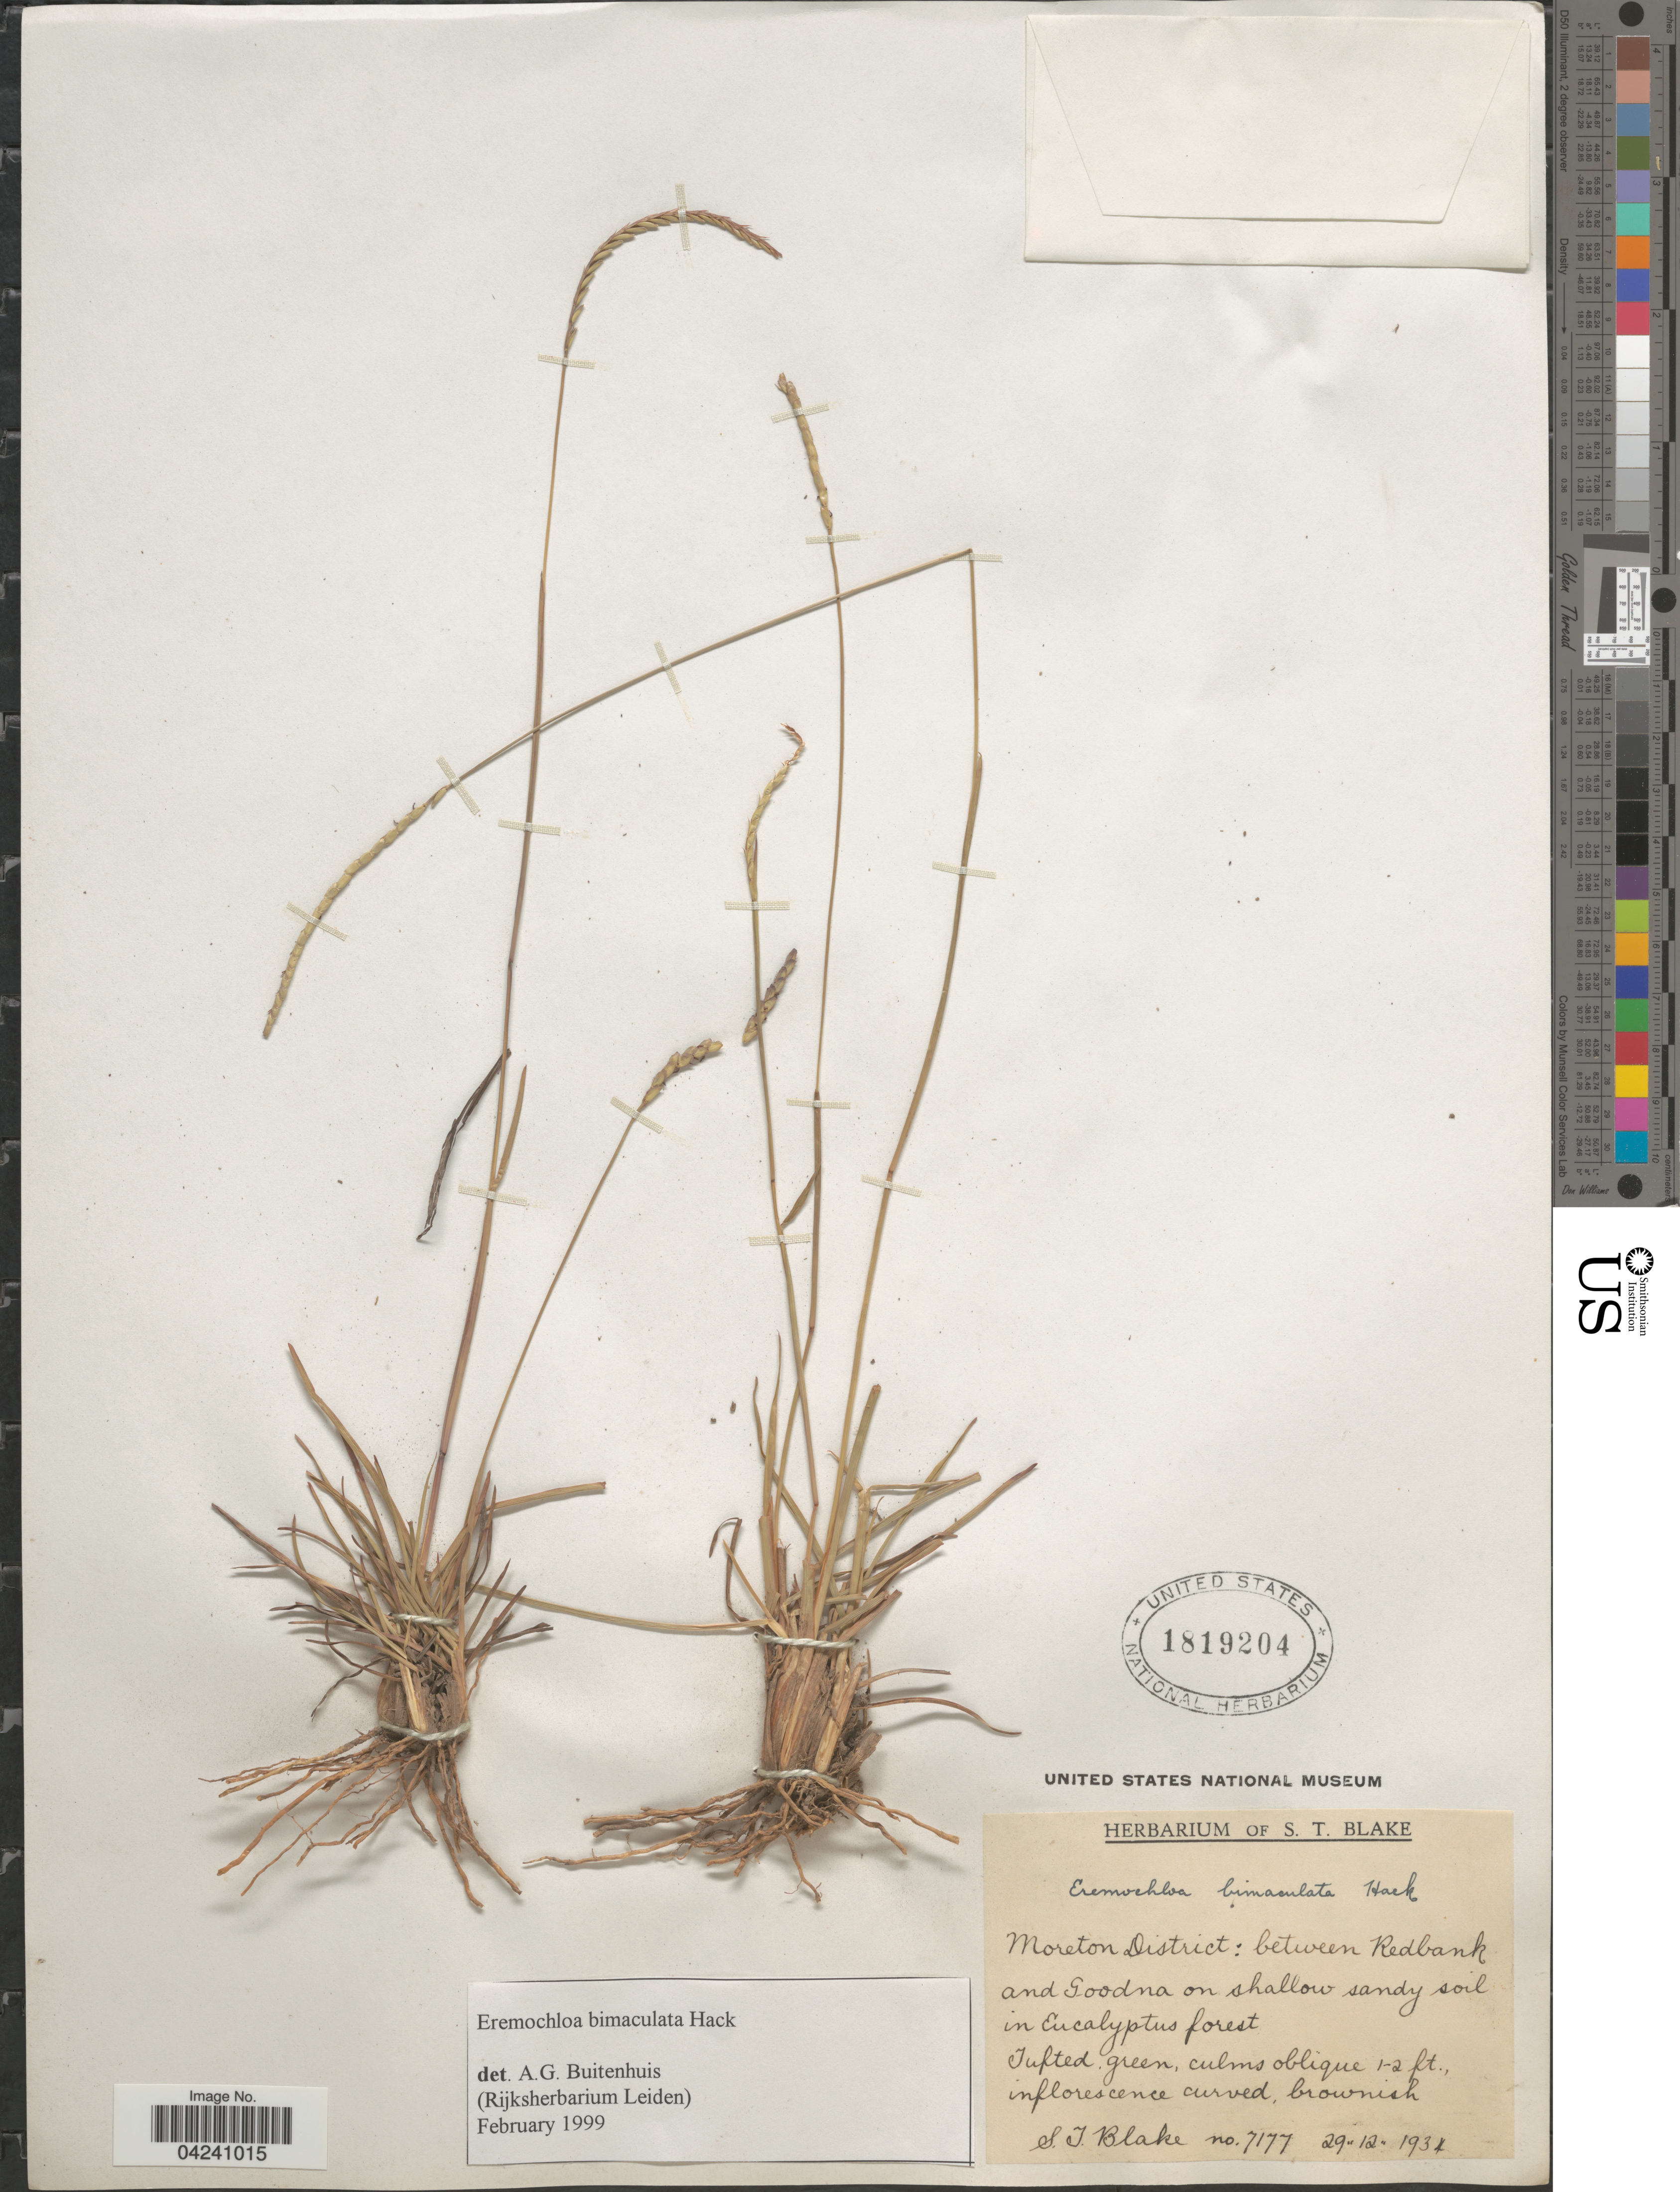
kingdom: Plantae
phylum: Tracheophyta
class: Liliopsida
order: Poales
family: Poaceae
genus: Eremochloa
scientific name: Eremochloa bimaculata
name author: Hack.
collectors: S. T. Blake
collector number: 7177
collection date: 1931-12-29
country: Australia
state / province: Queensland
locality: Moreton District: between Redbank and Goodna.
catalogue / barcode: US 1819204